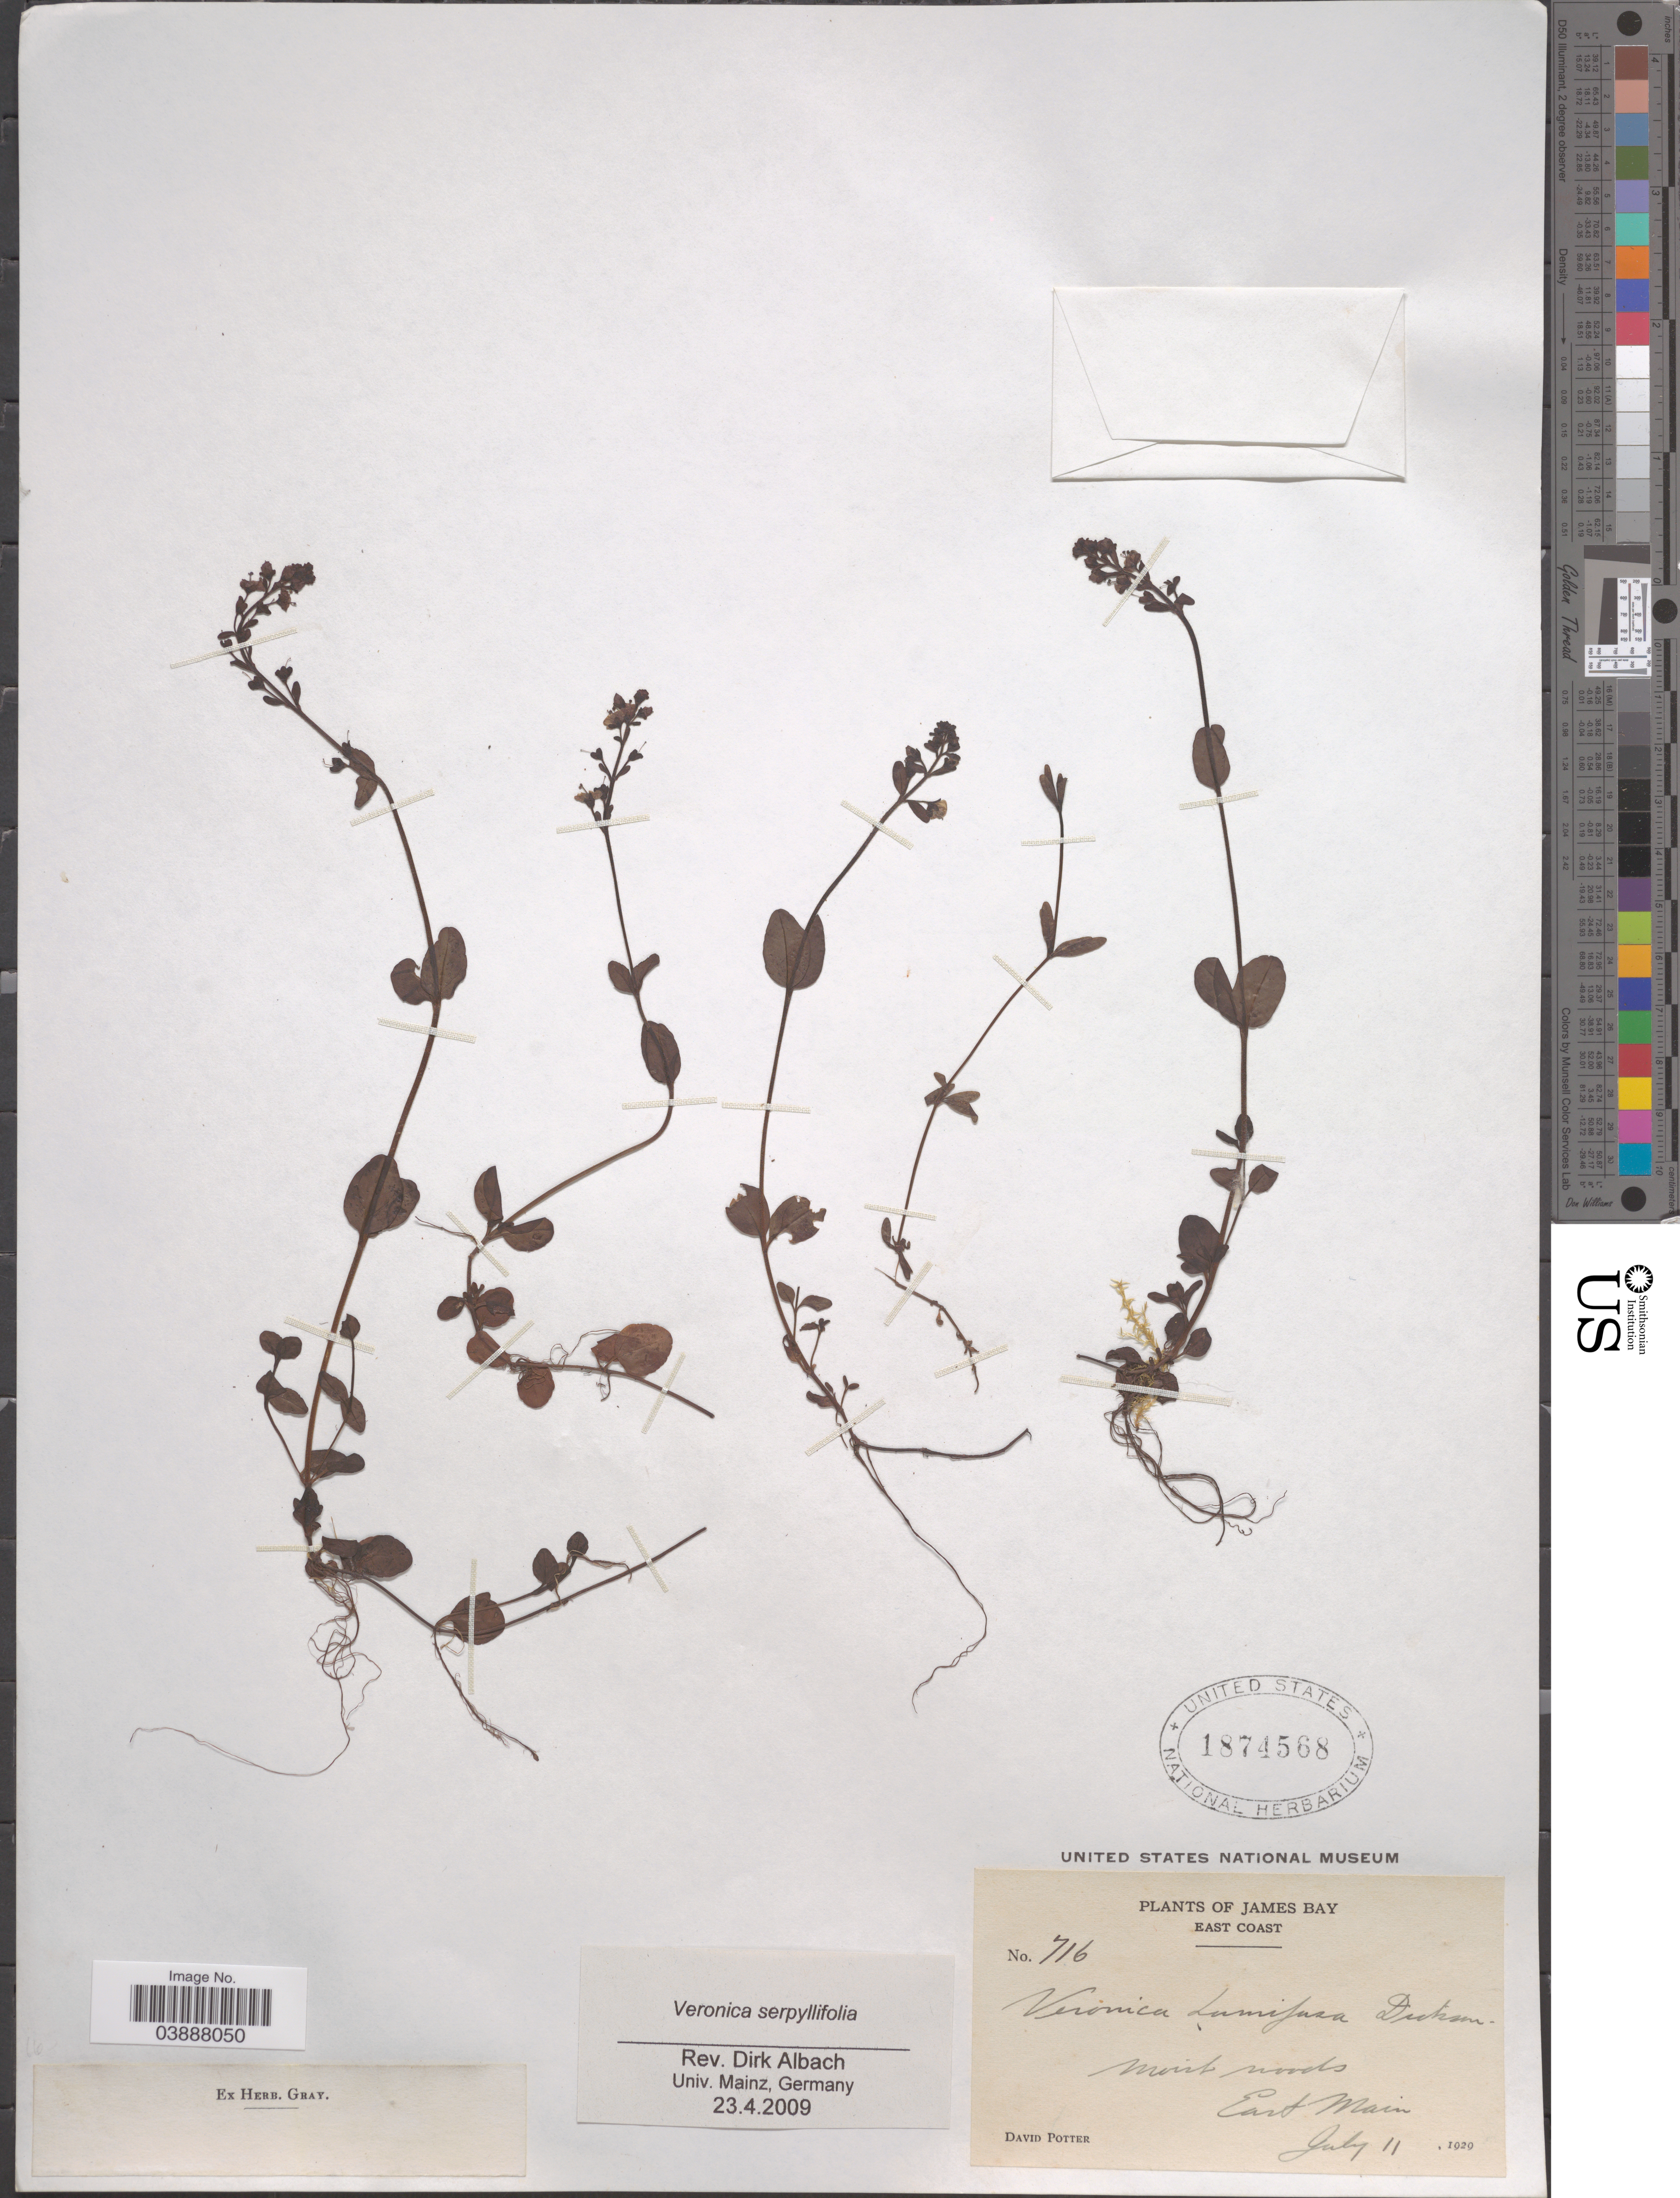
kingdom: Plantae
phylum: Tracheophyta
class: Magnoliopsida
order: Lamiales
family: Plantaginaceae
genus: Veronica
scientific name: Veronica serpyllifolia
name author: L.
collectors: D. Potter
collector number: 716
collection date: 1929-07-11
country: Canada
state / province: Quebec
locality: James Bay. East Coast. East Main.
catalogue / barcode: US 1874568